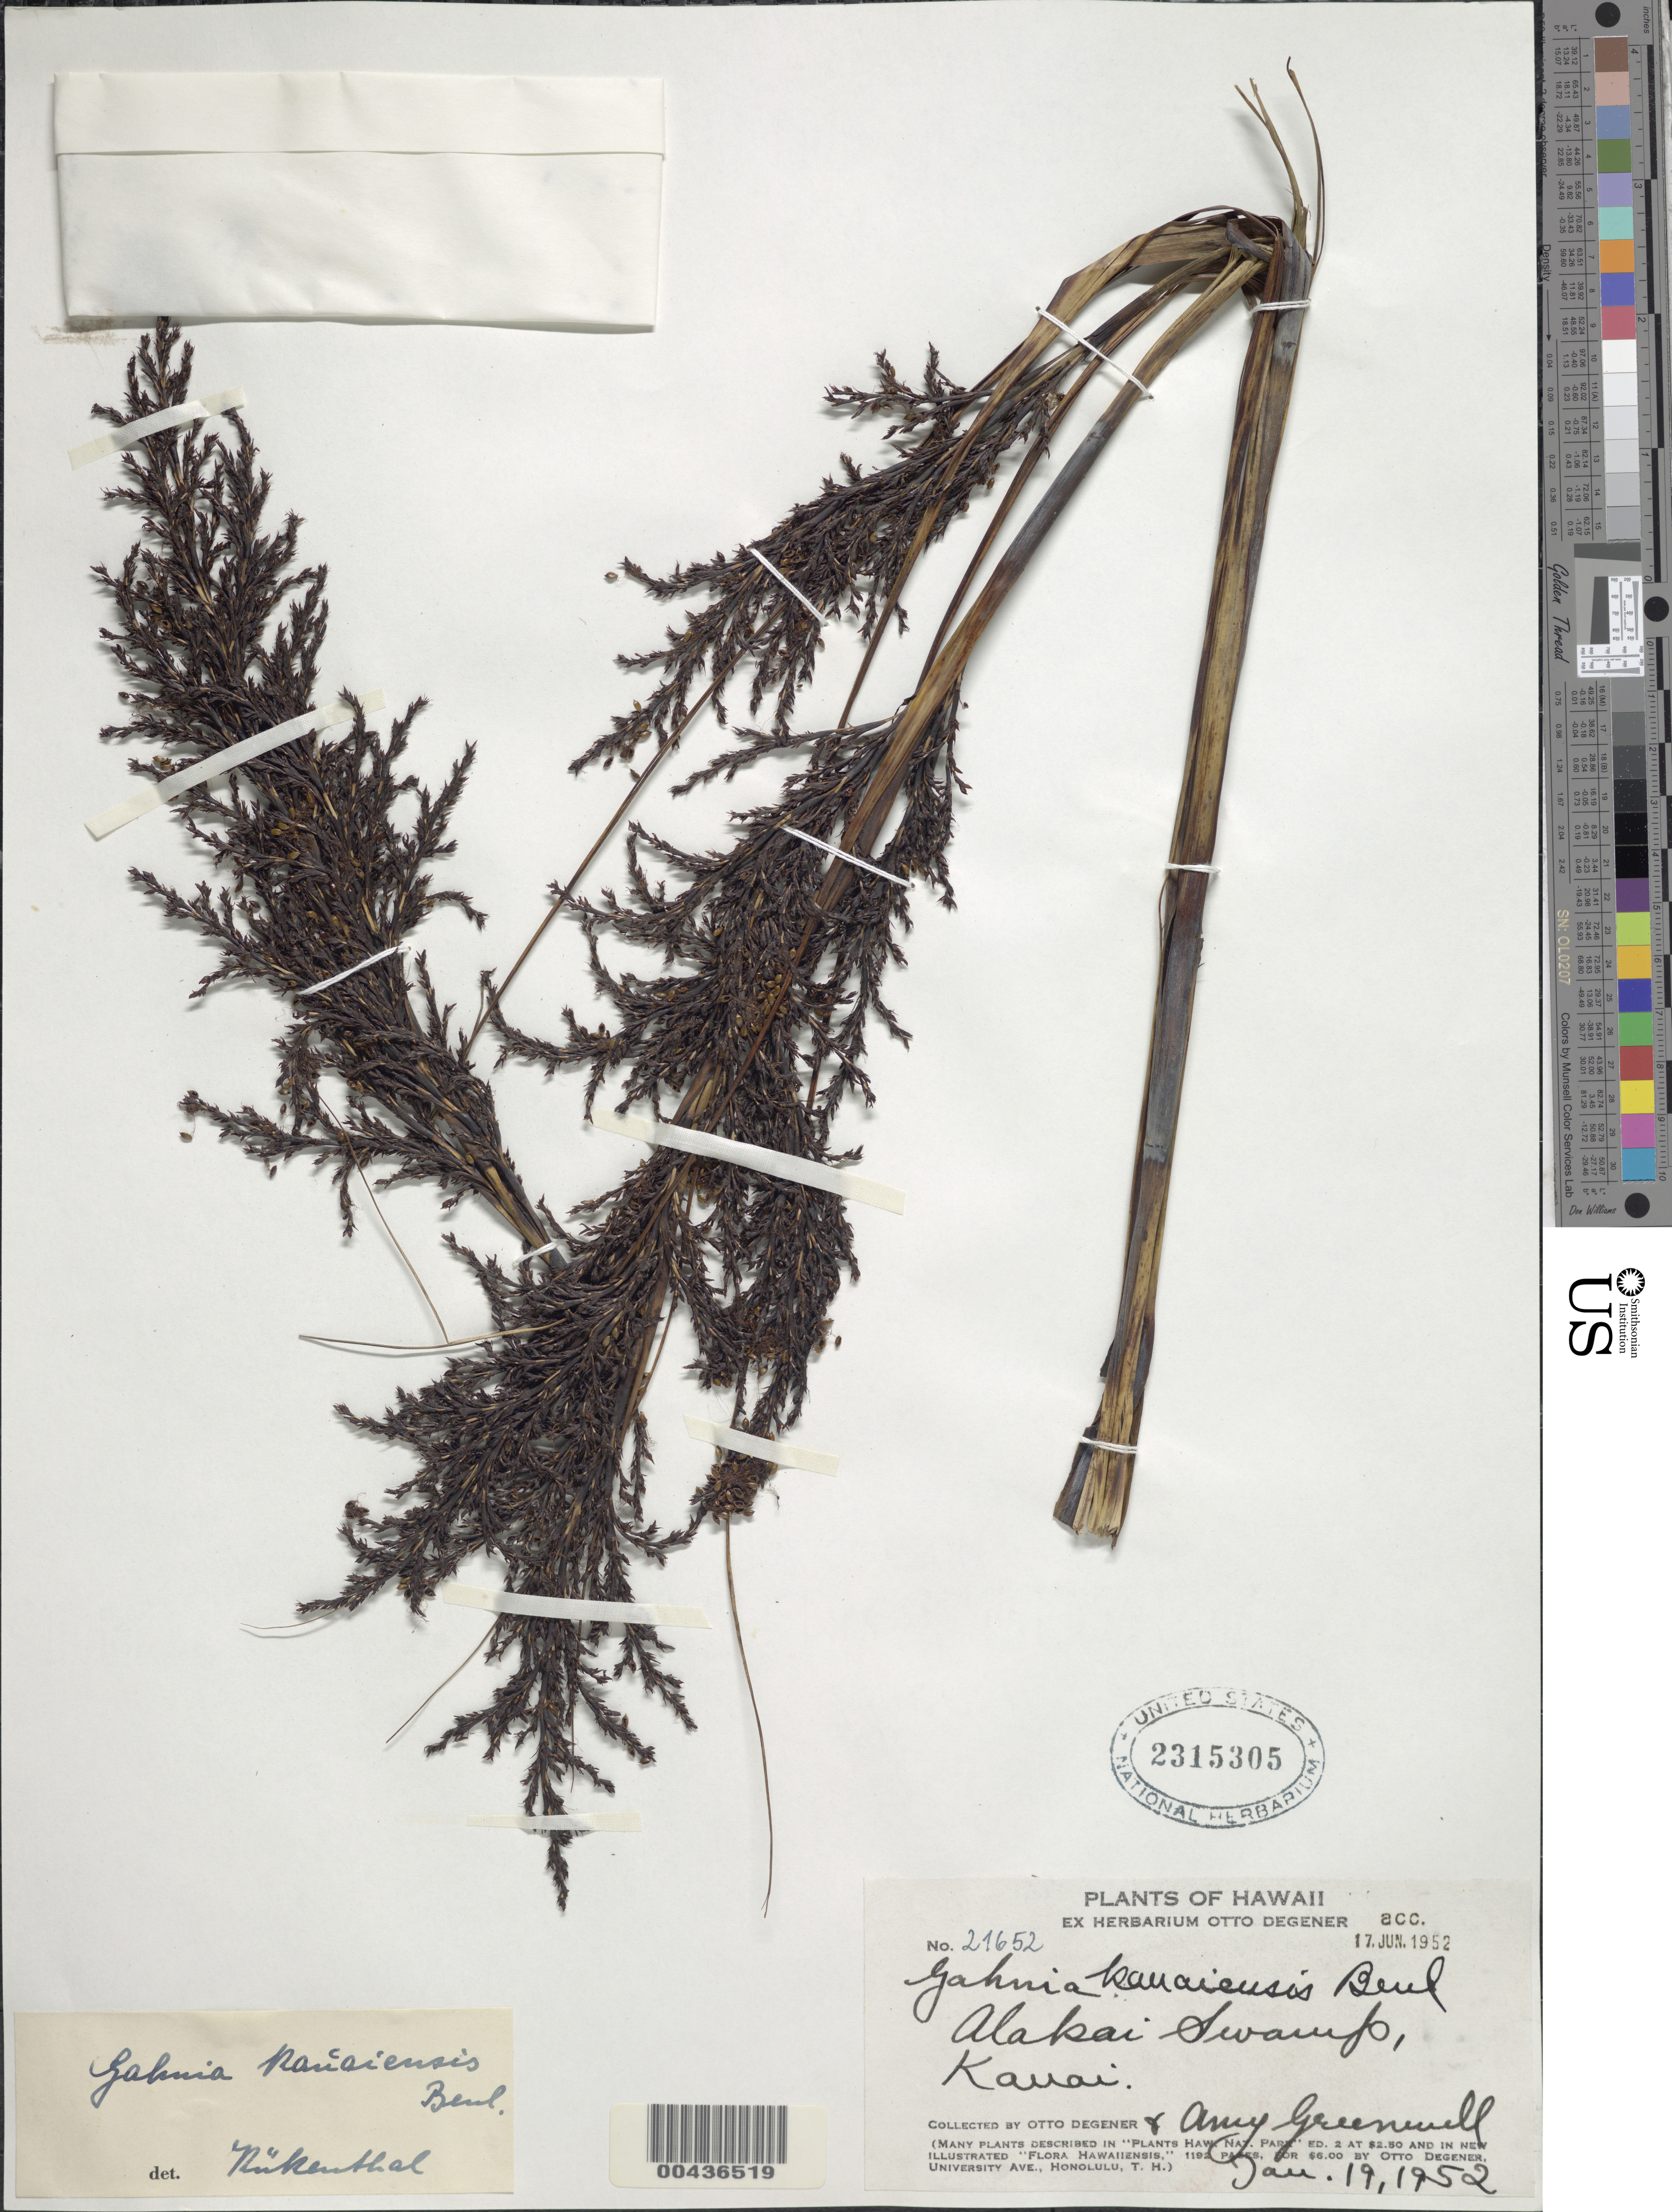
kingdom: Plantae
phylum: Tracheophyta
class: Liliopsida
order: Poales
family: Cyperaceae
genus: Gahnia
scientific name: Gahnia vitiensis subsp. kauaiensis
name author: (Benl) T. Koyama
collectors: O. Degener & A. B. Greenwell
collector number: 21652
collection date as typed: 19 Jan 1952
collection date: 1952-01-19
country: United States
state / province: Hawaii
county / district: Kauai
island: Kaua'i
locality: Alakai Swamp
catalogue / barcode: US 2315305